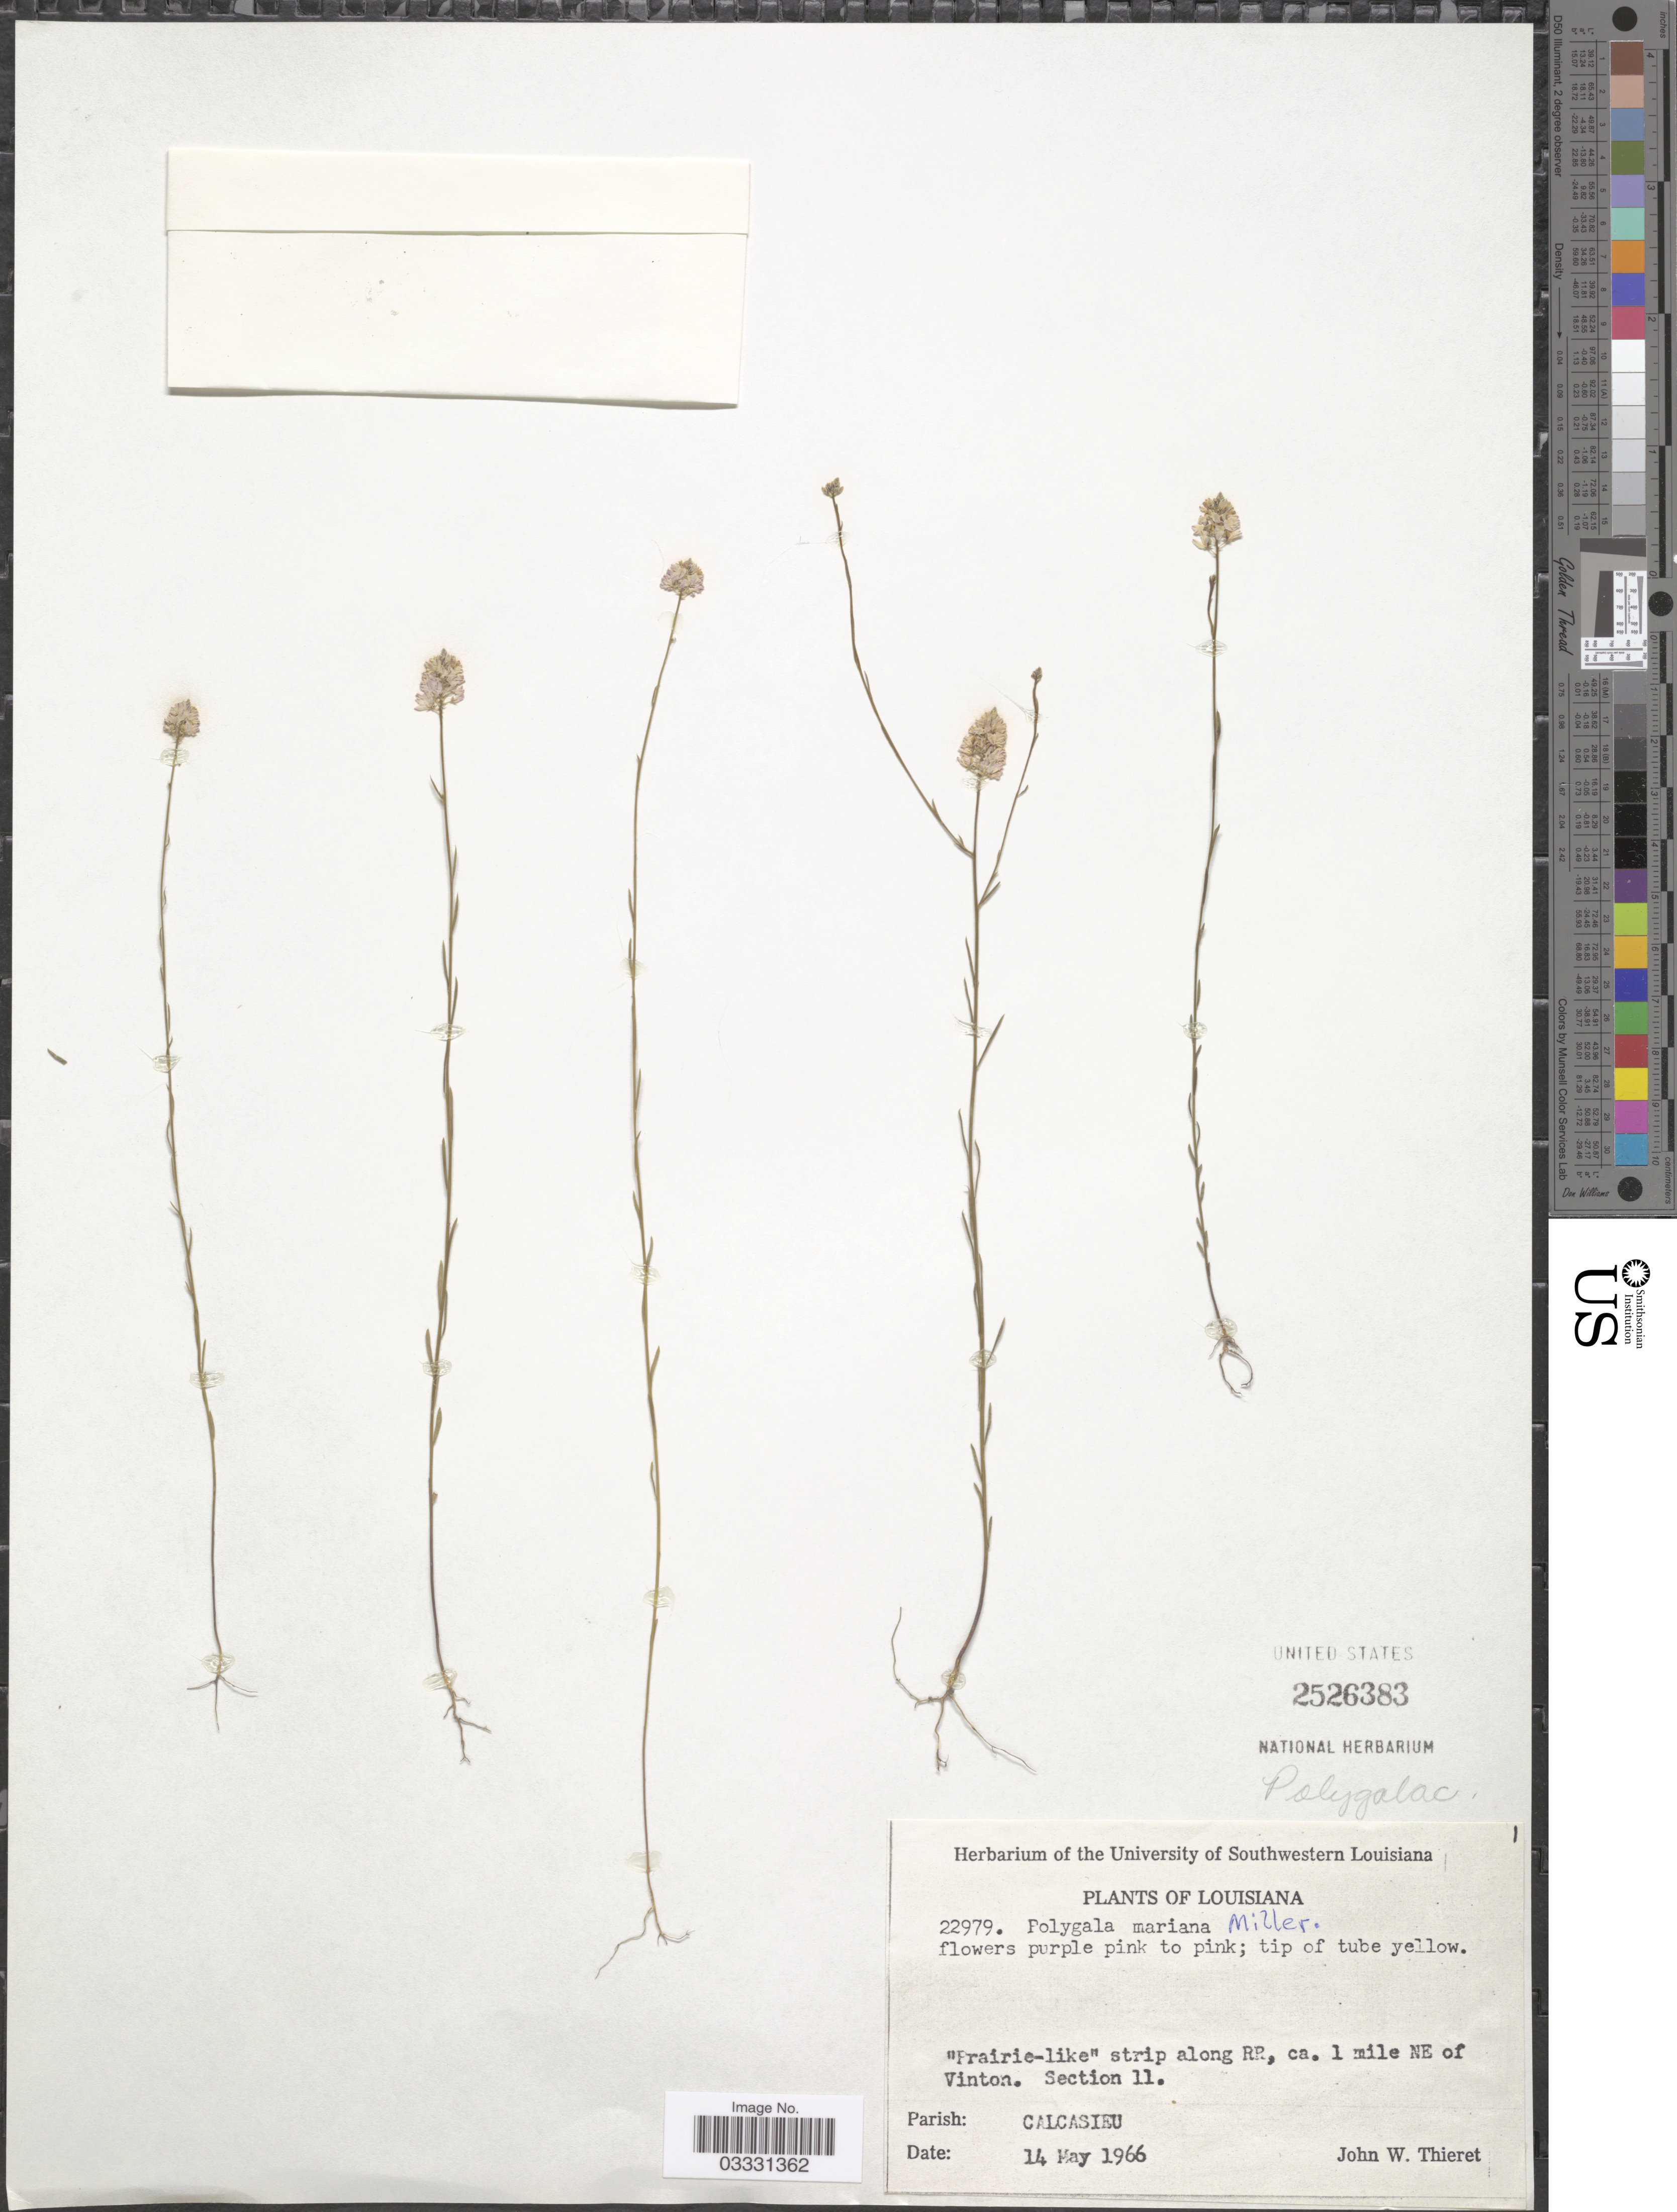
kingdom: Plantae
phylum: Tracheophyta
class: Magnoliopsida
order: Fabales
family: Polygalaceae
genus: Polygala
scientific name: Polygala mariana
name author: Mill.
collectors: J. W. Thieret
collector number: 22979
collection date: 1966-05-14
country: United States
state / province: Louisiana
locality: Prairie-like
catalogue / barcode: US 2526383